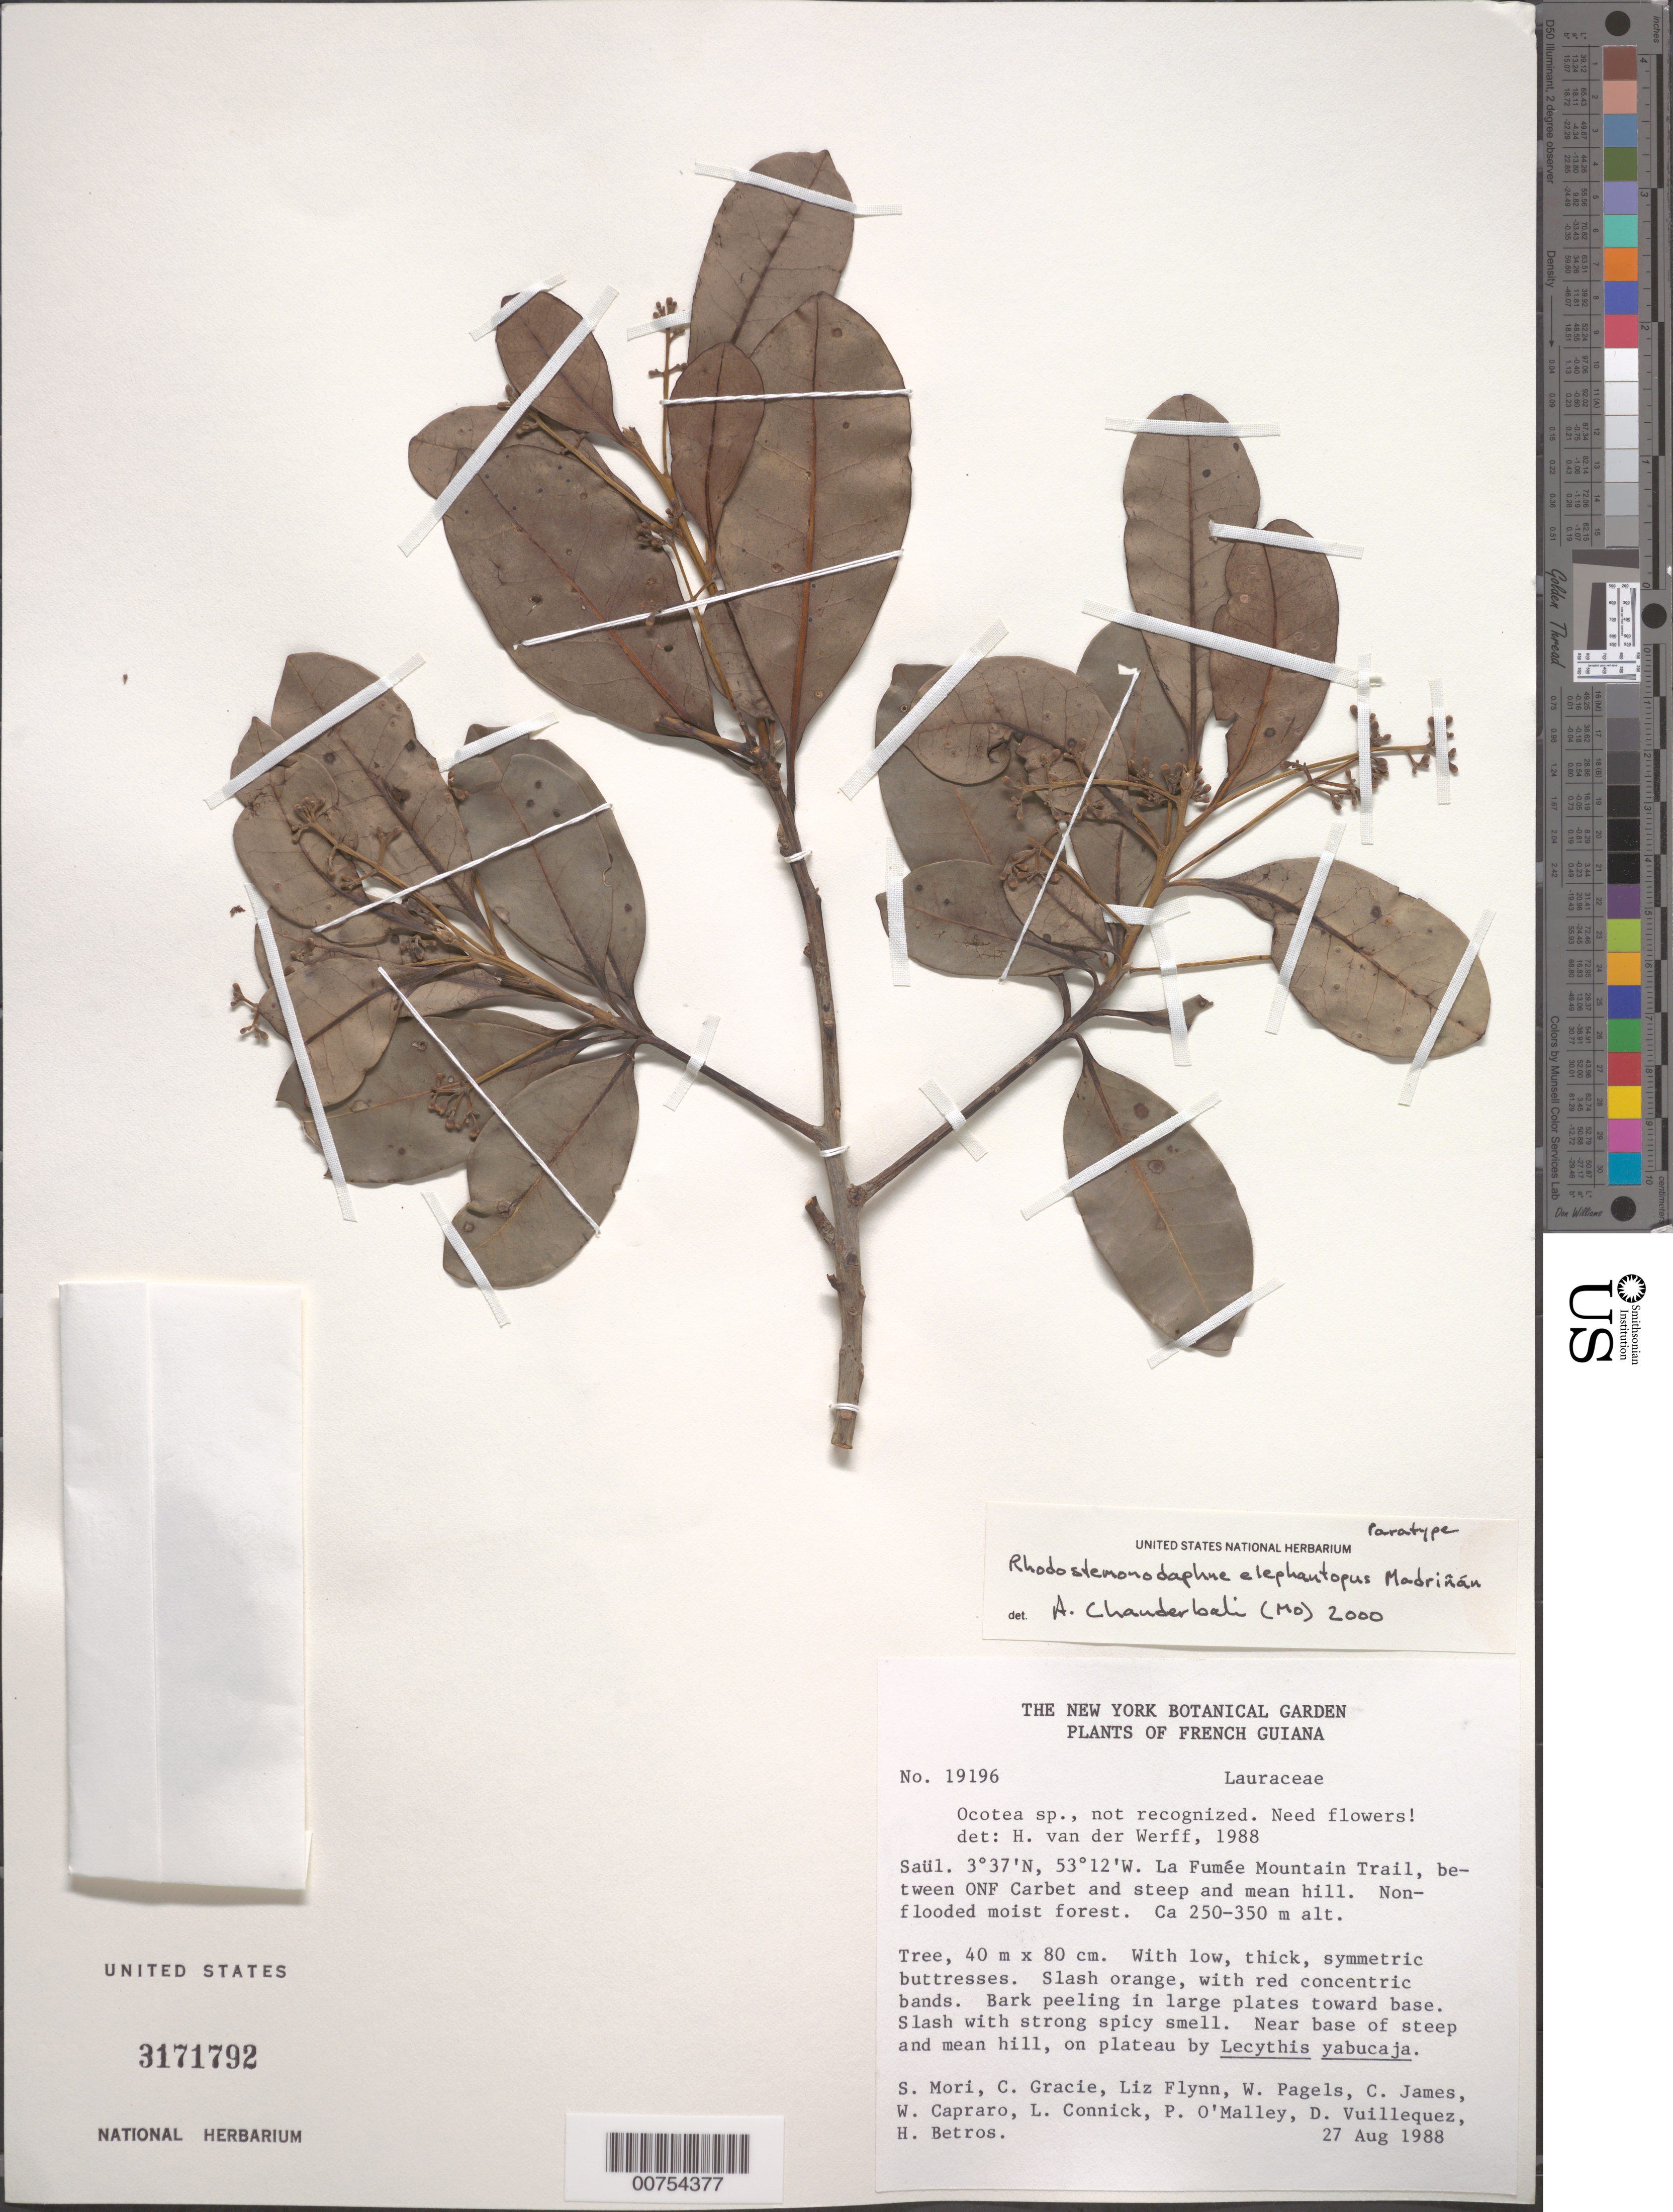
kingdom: Plantae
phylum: Tracheophyta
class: Magnoliopsida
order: Laurales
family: Lauraceae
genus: Rhodostemonodaphne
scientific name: Rhodostemonodaphne elephantopus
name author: Madriñán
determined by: Chanderbali, Andre Shashi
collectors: S. Mori, C. A. Gracie, L. Flynn, W. Pagels, C. James, W. Capraro & L. Connick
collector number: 19196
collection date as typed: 27-Aug-88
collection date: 1988-08-27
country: French Guiana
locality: Saül, La Fumée Mountain Trail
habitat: Non-flooded moist forest; near base of steep and mean hill, on plateau with Lecythis yabucaja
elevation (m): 250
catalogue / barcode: US 3171792